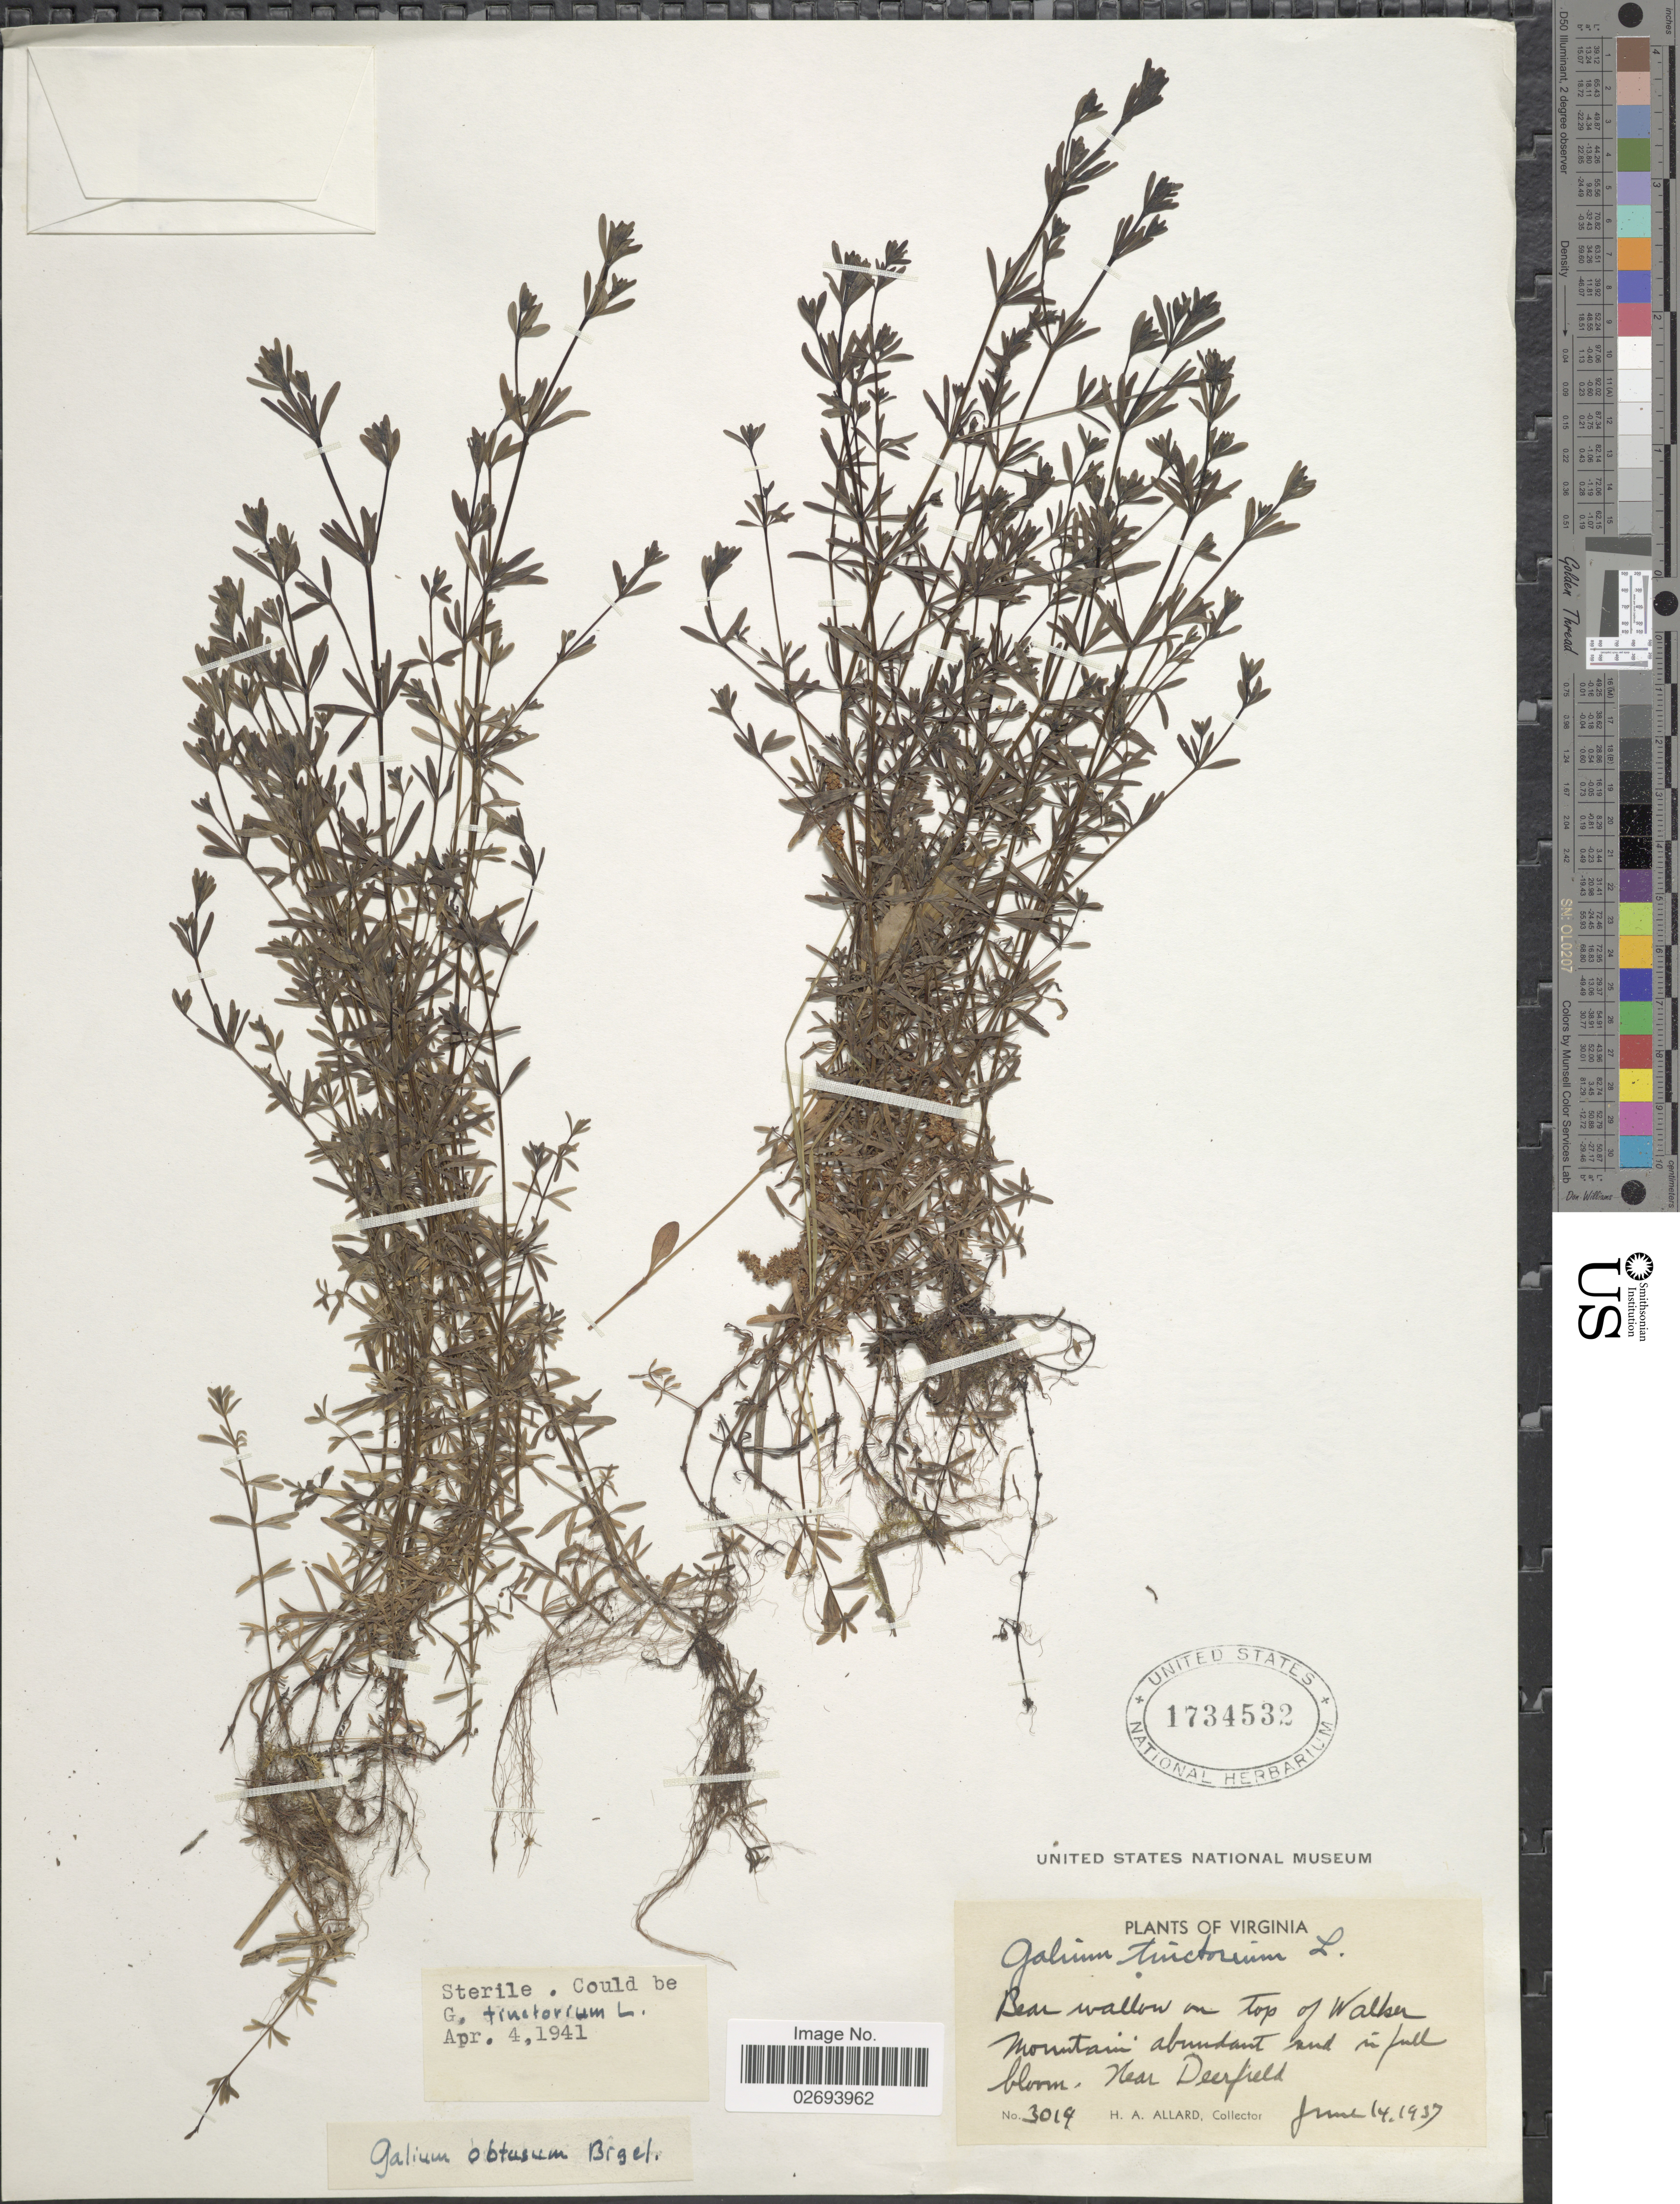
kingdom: Plantae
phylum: Tracheophyta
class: Magnoliopsida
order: Gentianales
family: Rubiaceae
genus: Galium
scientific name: Galium tinctorium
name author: (L.) Scop.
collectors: H. A. Allard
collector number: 3019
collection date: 1937-06-14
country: United States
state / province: Virginia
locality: Bear wallow on top of Walker Mountain abundant and in full bloom. Near Deerfield.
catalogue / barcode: US 1734532